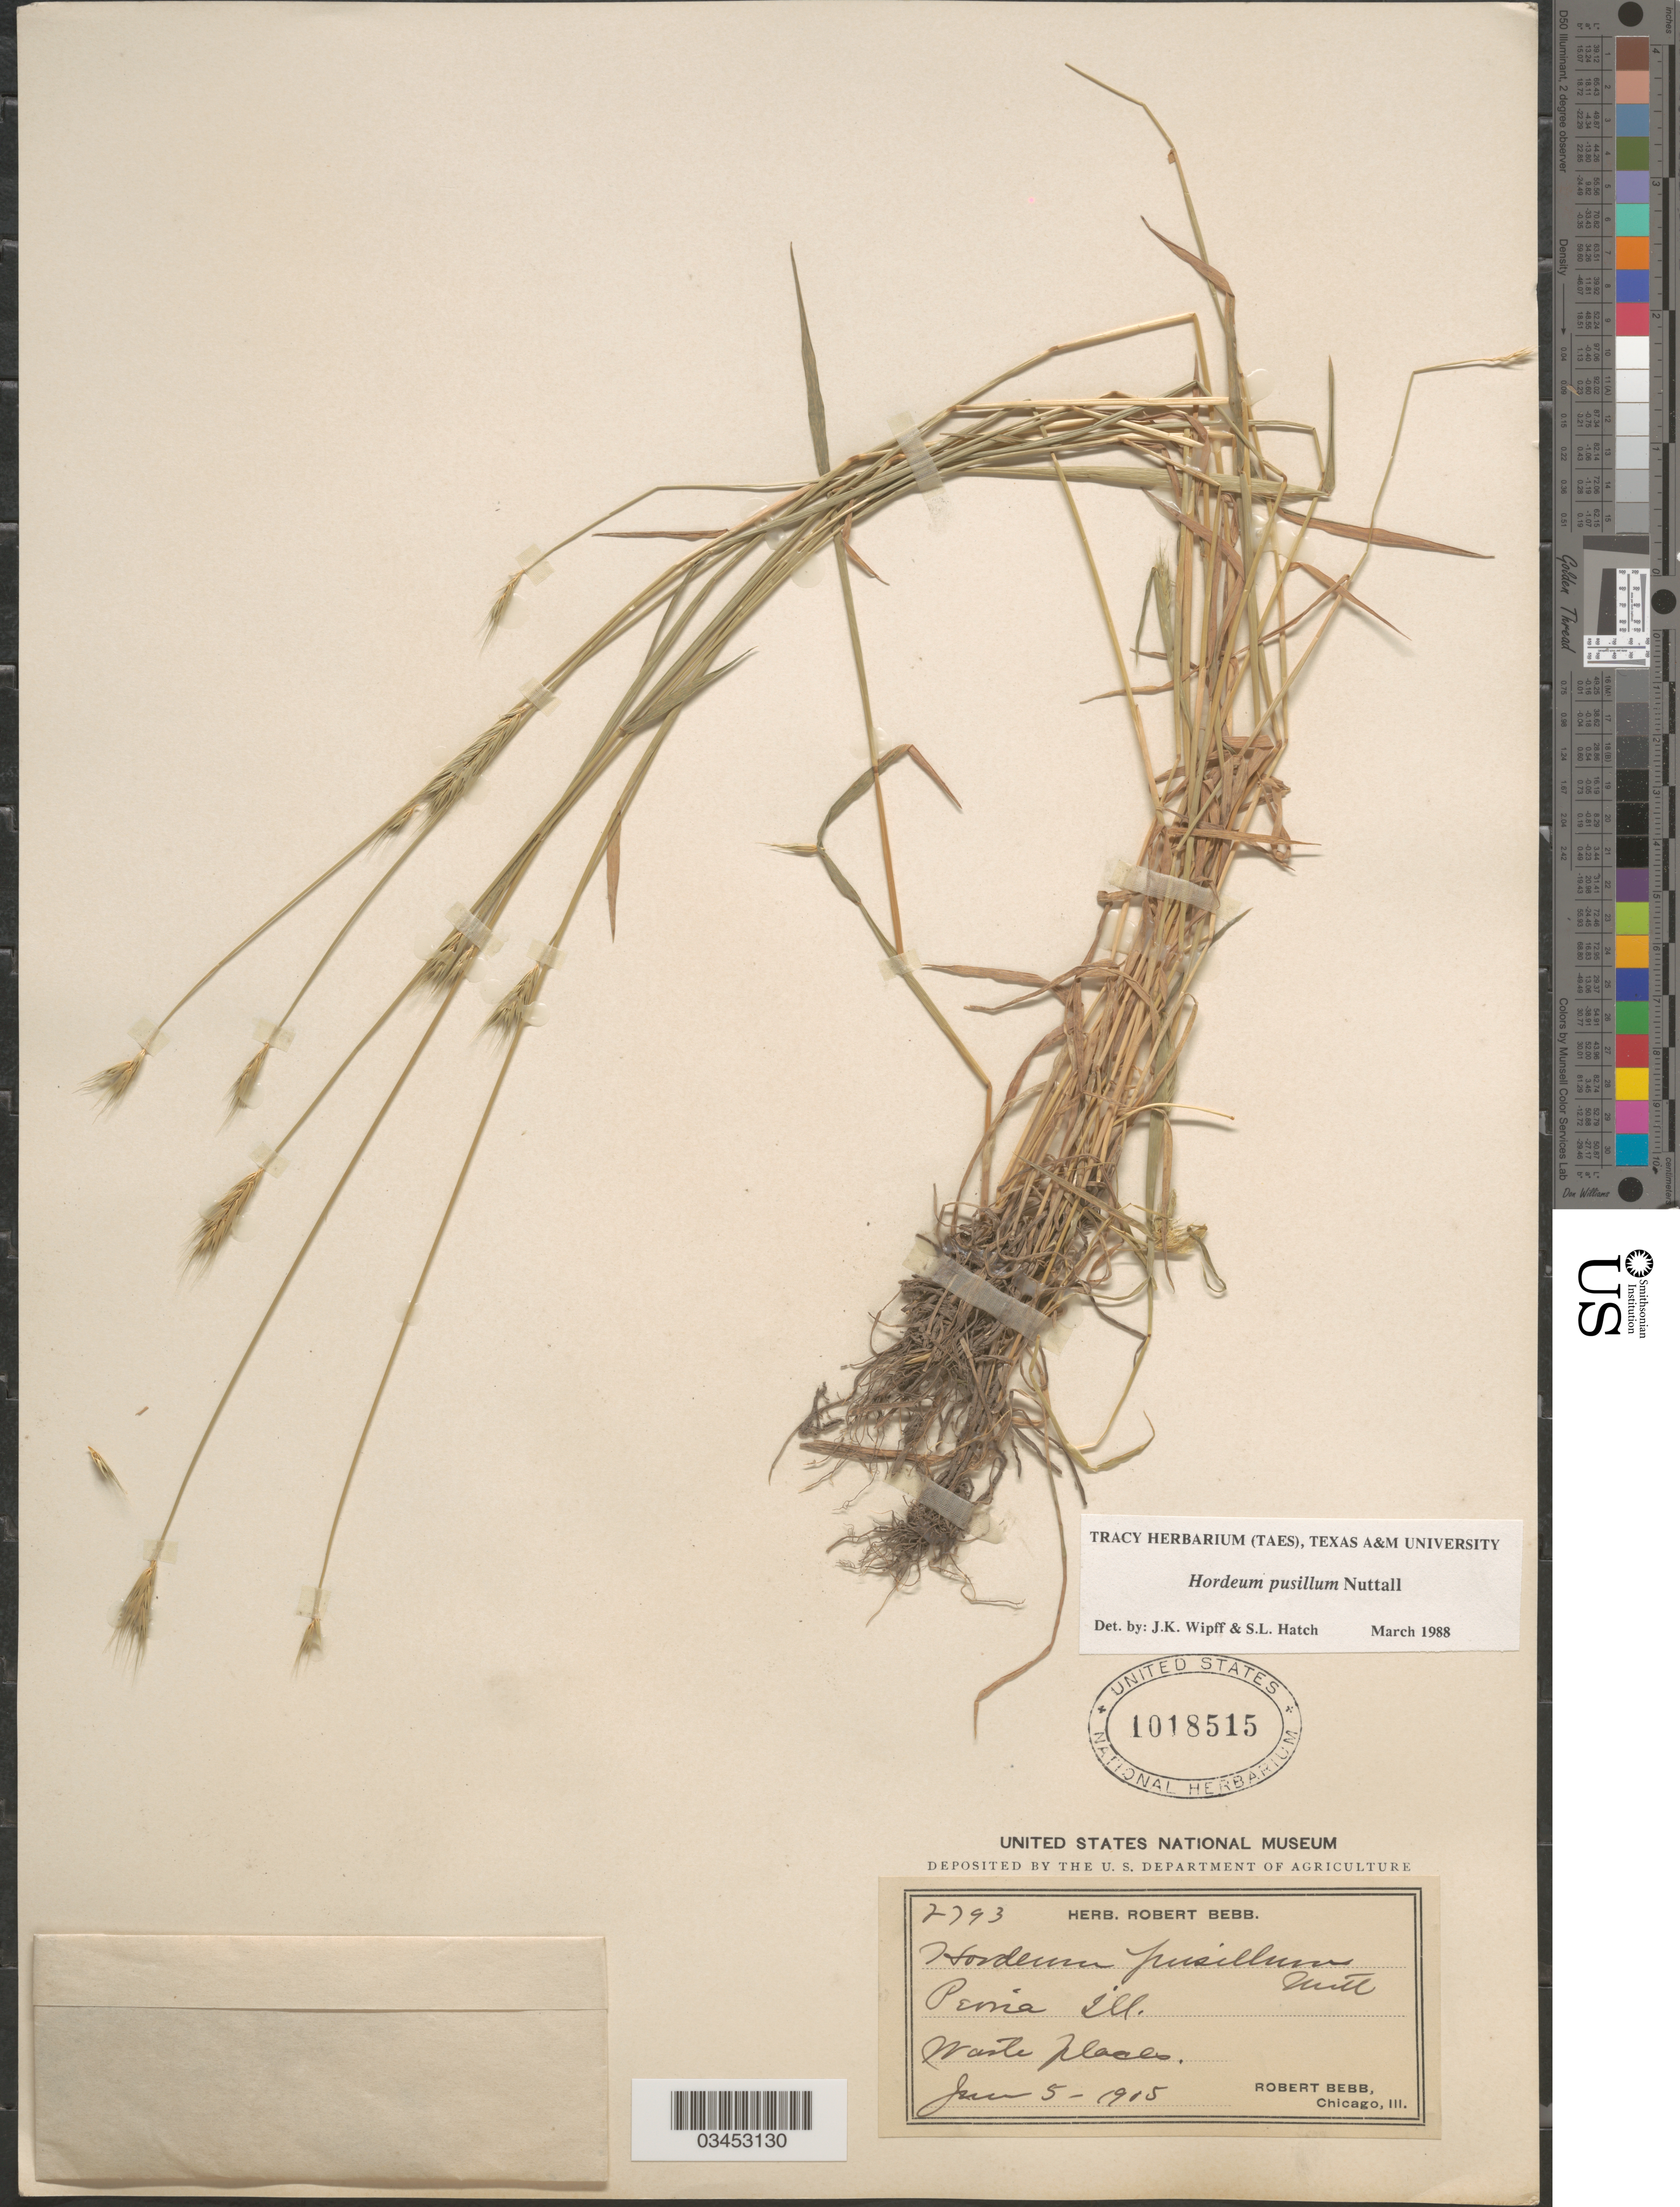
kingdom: Plantae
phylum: Tracheophyta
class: Liliopsida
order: Poales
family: Poaceae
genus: Hordeum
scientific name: Hordeum pusillum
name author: Nutt.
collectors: R. Bebb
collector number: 2793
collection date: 1905-06-05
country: United States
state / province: Illinois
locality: Peoria. Waste places.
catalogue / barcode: US 1018515